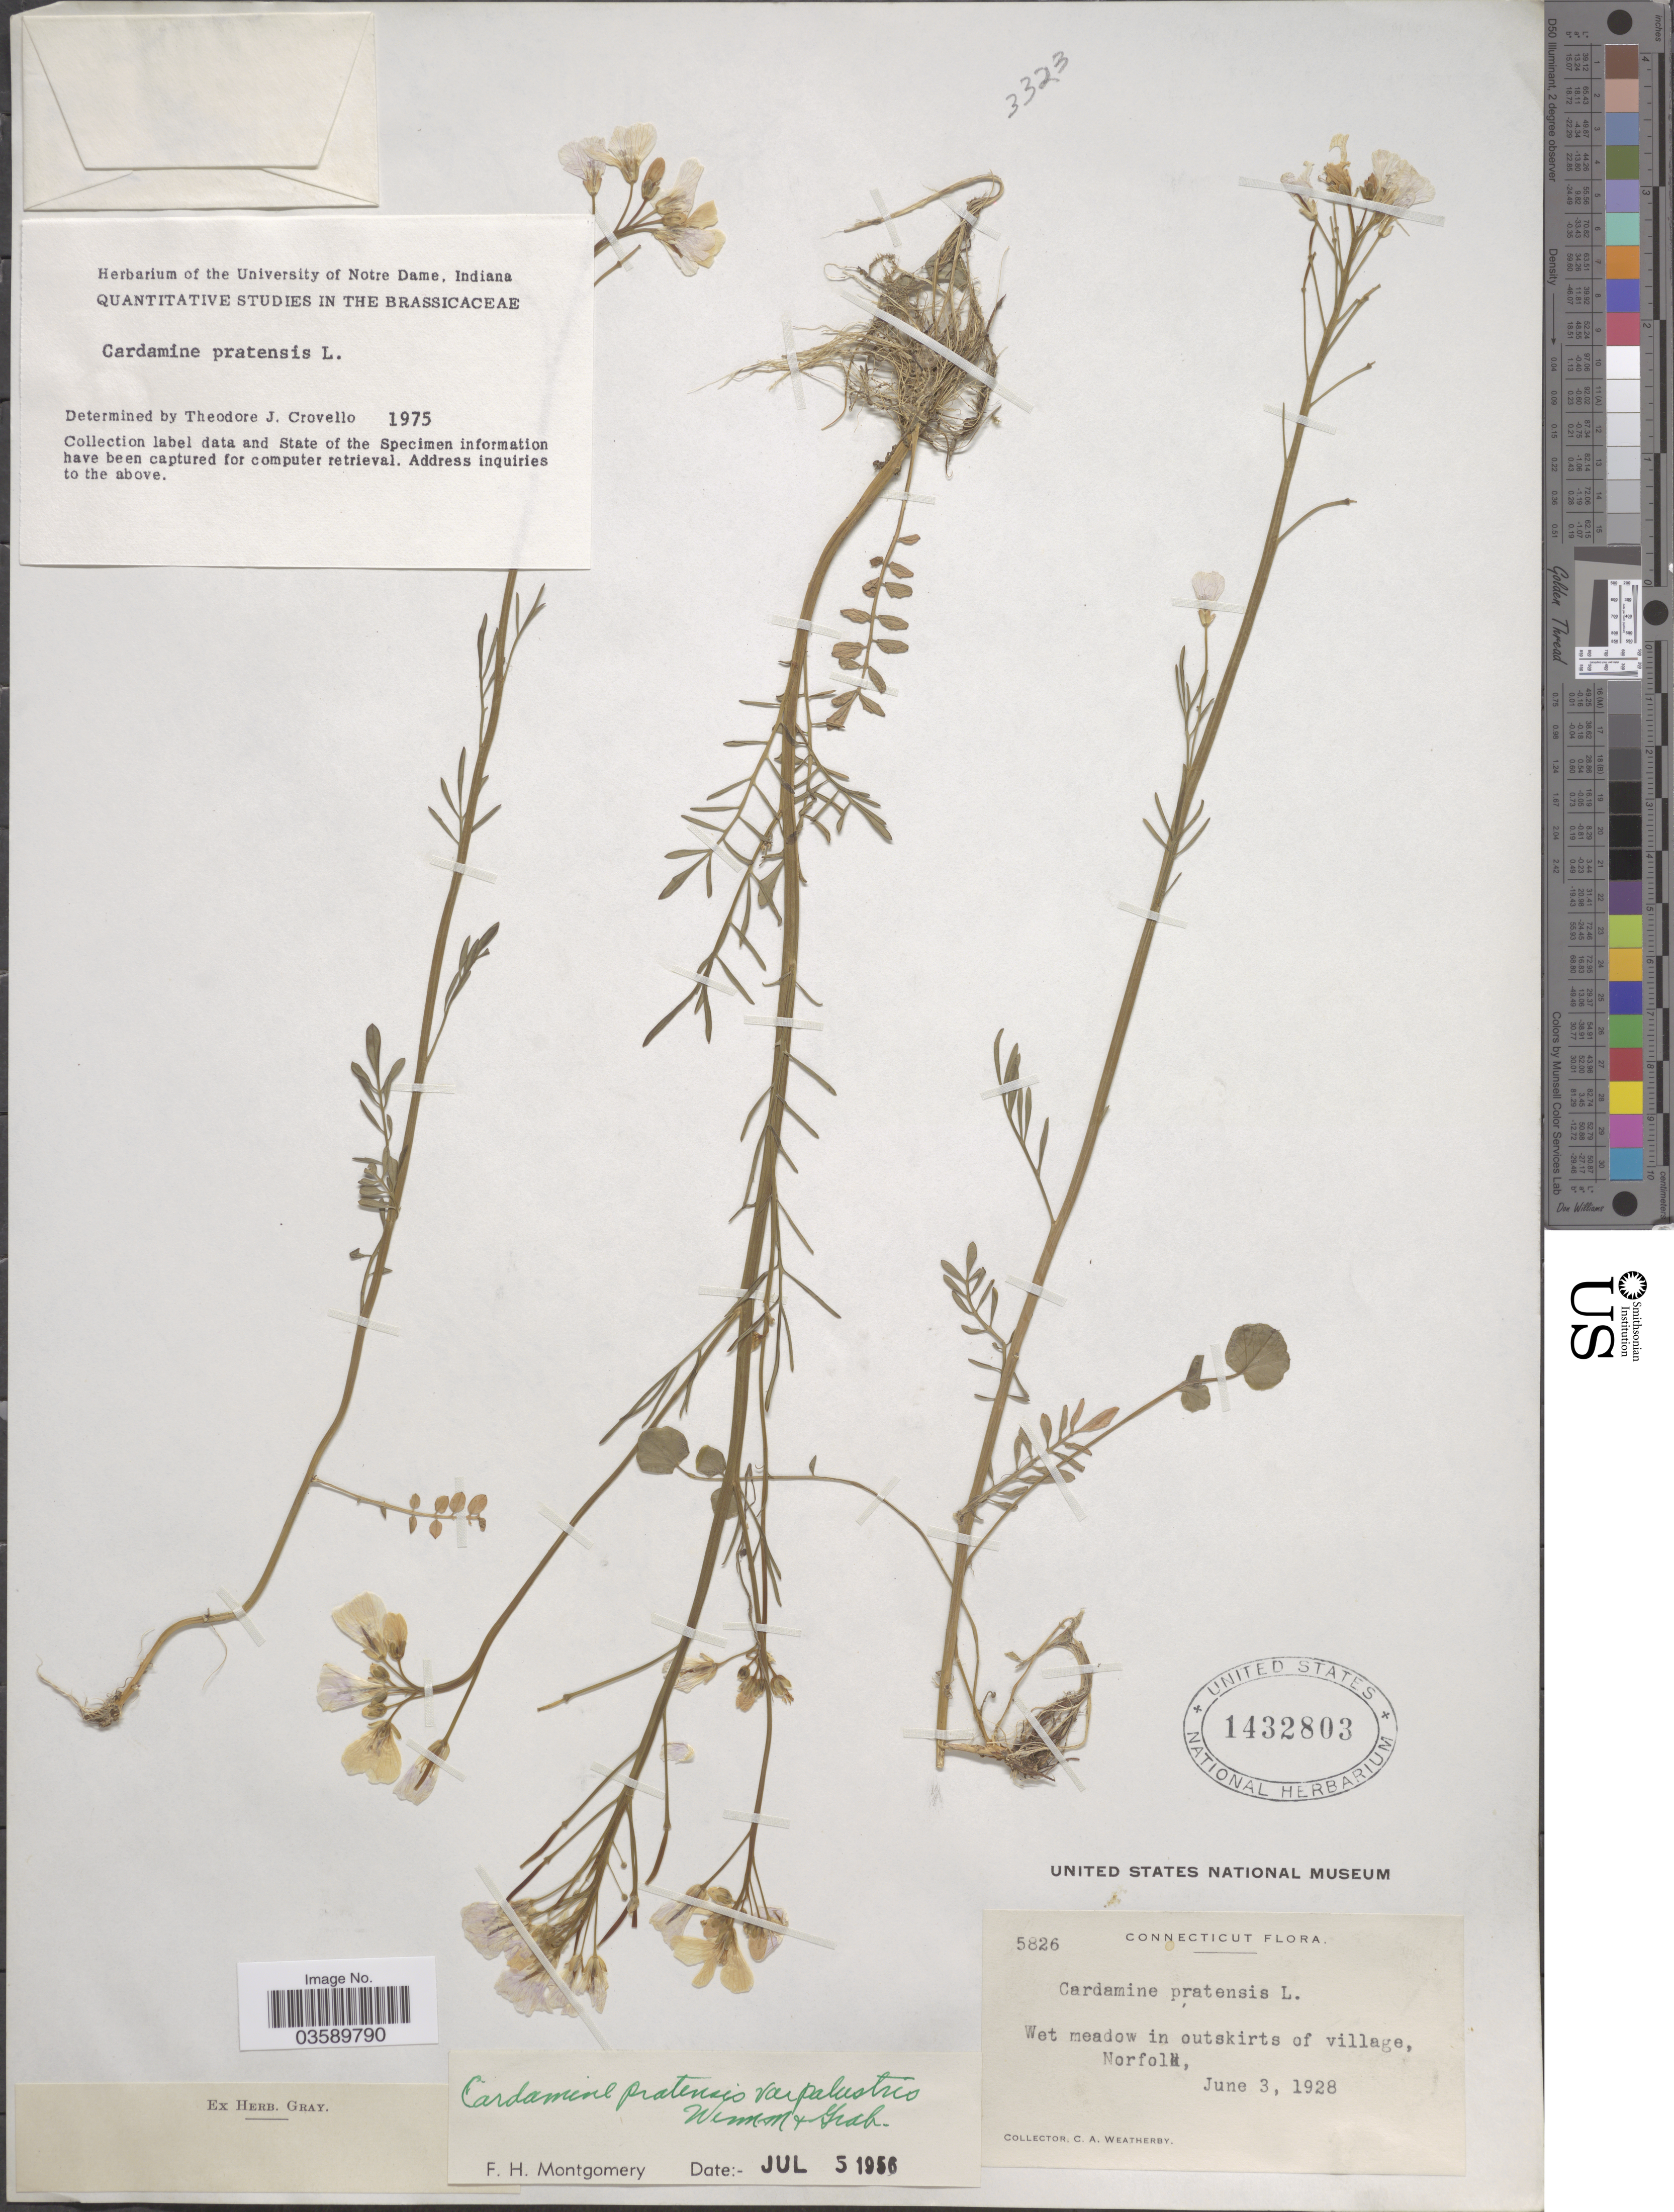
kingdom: Plantae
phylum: Tracheophyta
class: Magnoliopsida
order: Brassicales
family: Brassicaceae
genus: Cardamine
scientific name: Cardamine pratensis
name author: L.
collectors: C. A. Weatherby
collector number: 5826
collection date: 1928-06-03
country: United States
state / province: Connecticut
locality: Wet meadow in outskirts of village, Norfolk.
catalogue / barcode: US 1432803